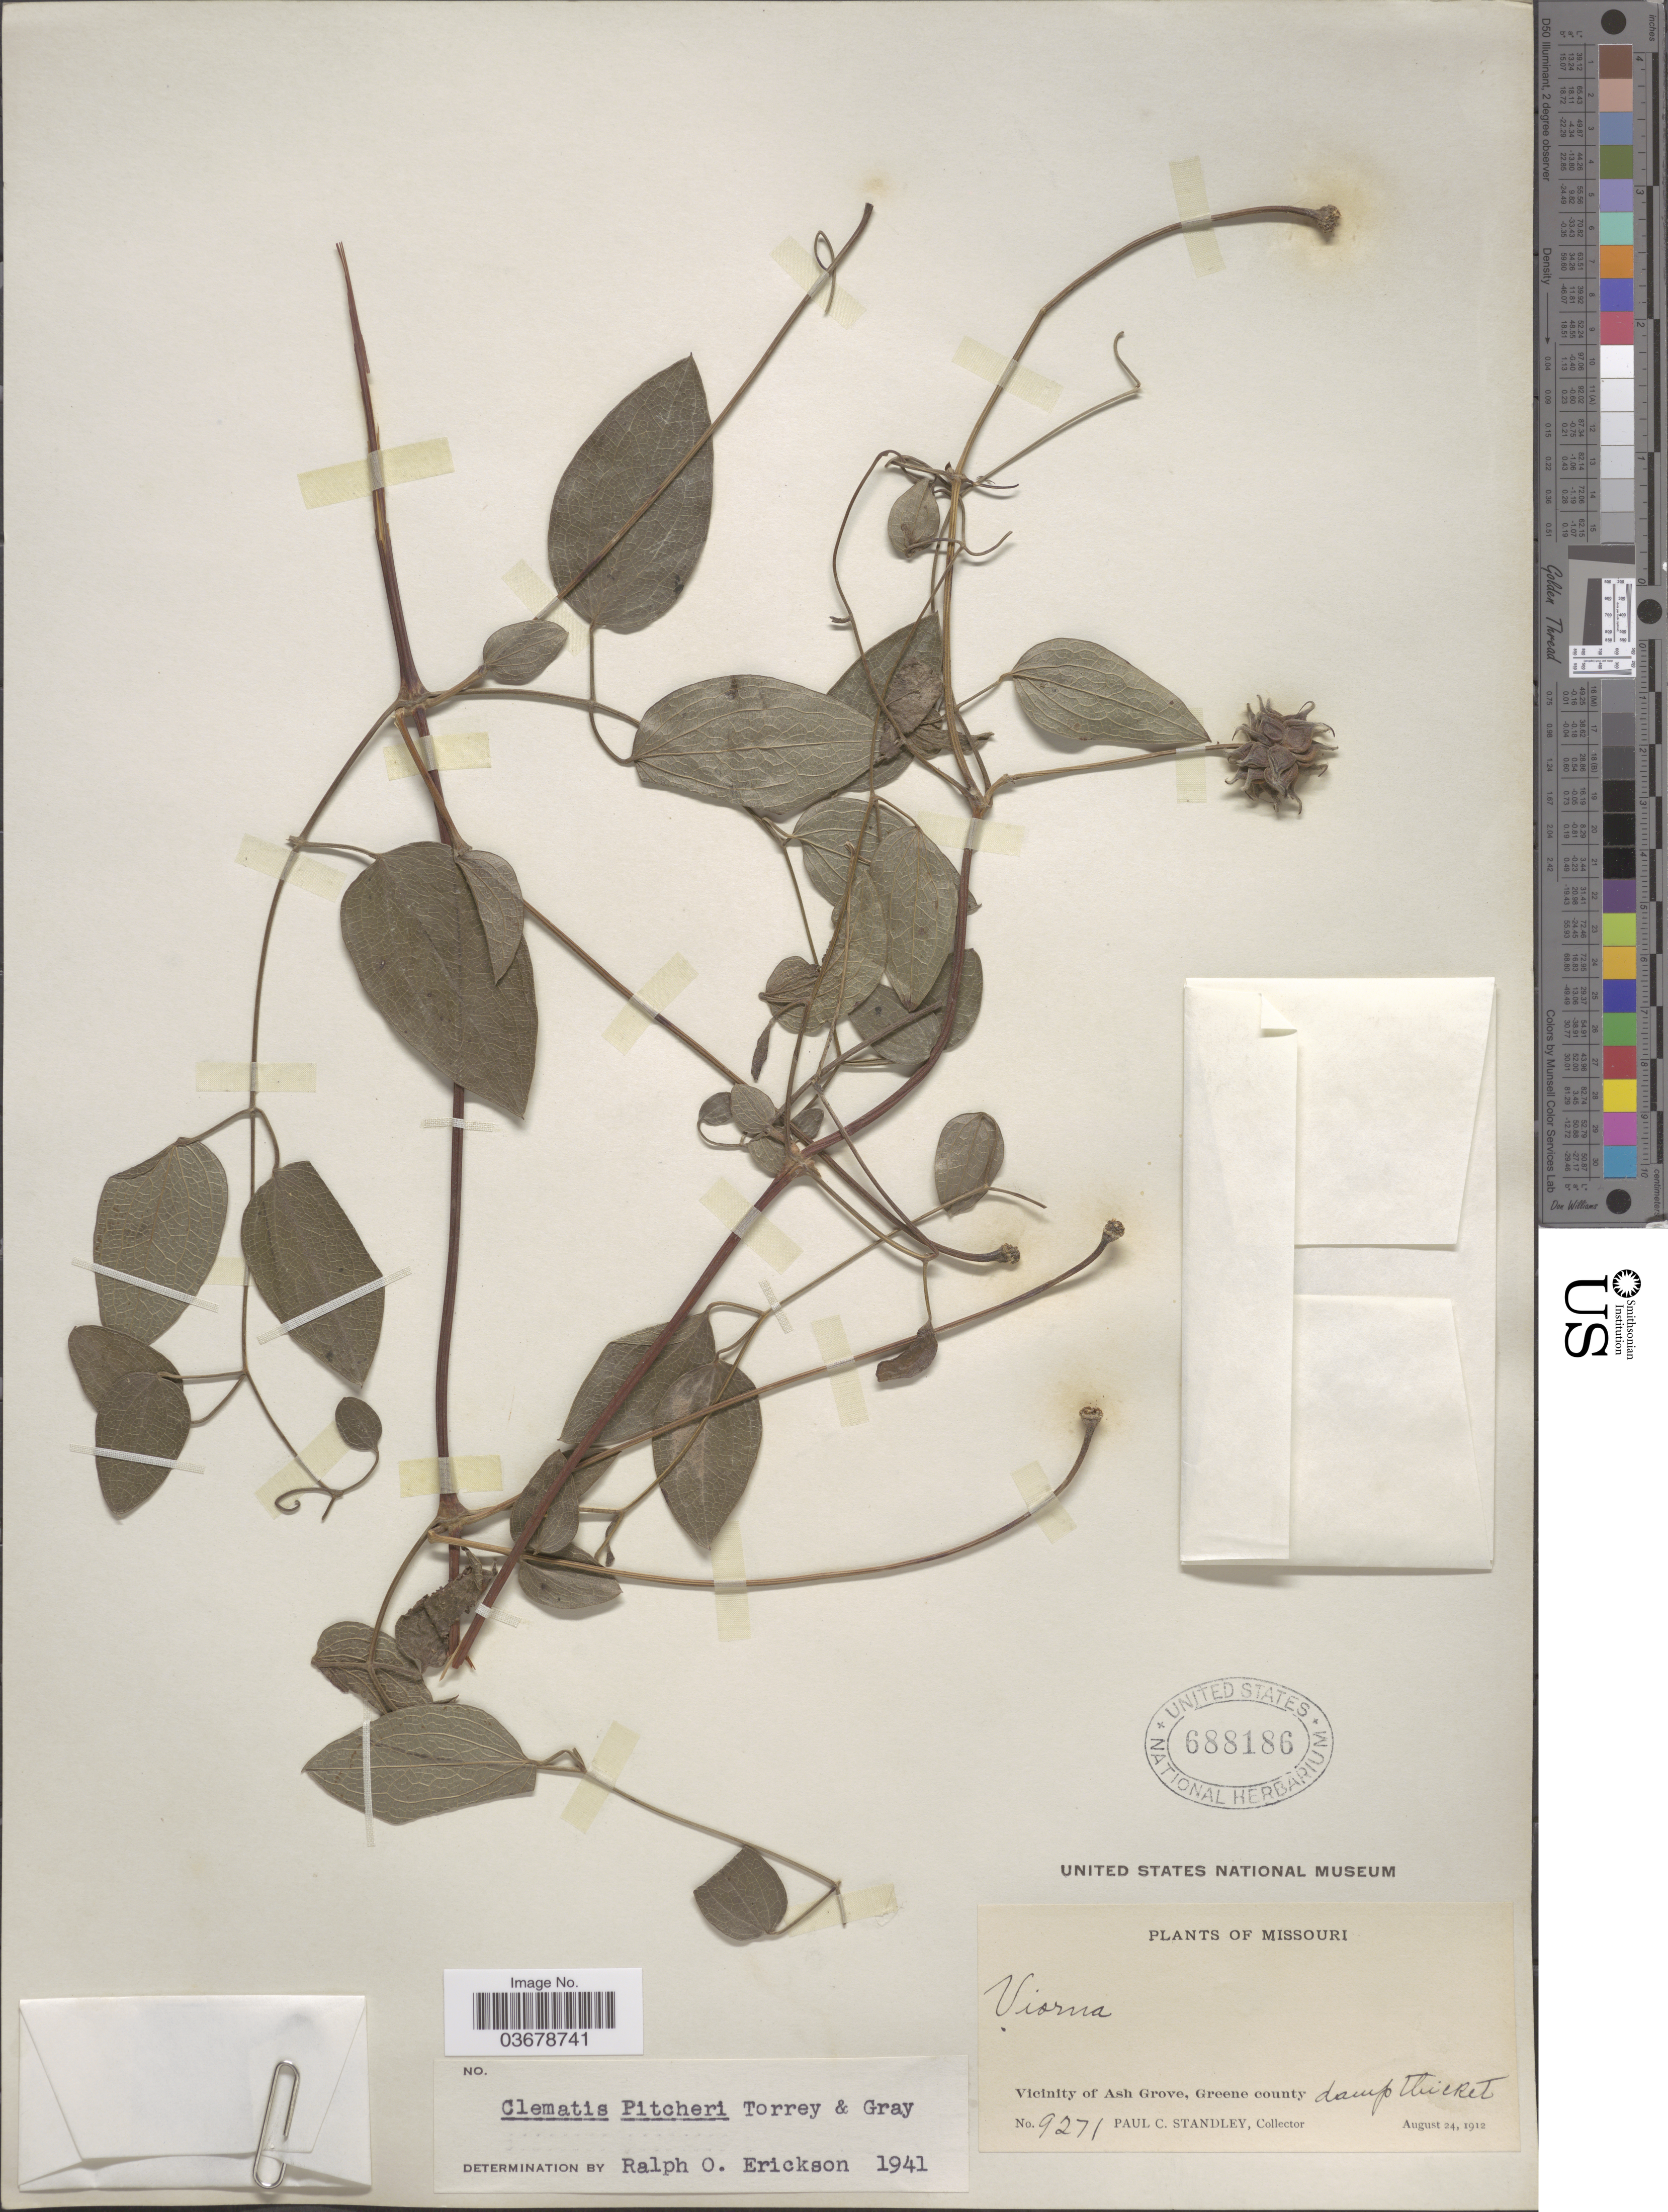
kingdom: Plantae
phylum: Tracheophyta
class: Magnoliopsida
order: Ranunculales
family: Ranunculaceae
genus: Clematis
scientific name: Clematis viorna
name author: L.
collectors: P. C. Standley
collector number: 9271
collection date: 1912-08-24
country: United States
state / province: Missouri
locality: Vicinity of Ash Grove, Green county.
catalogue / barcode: US 688186